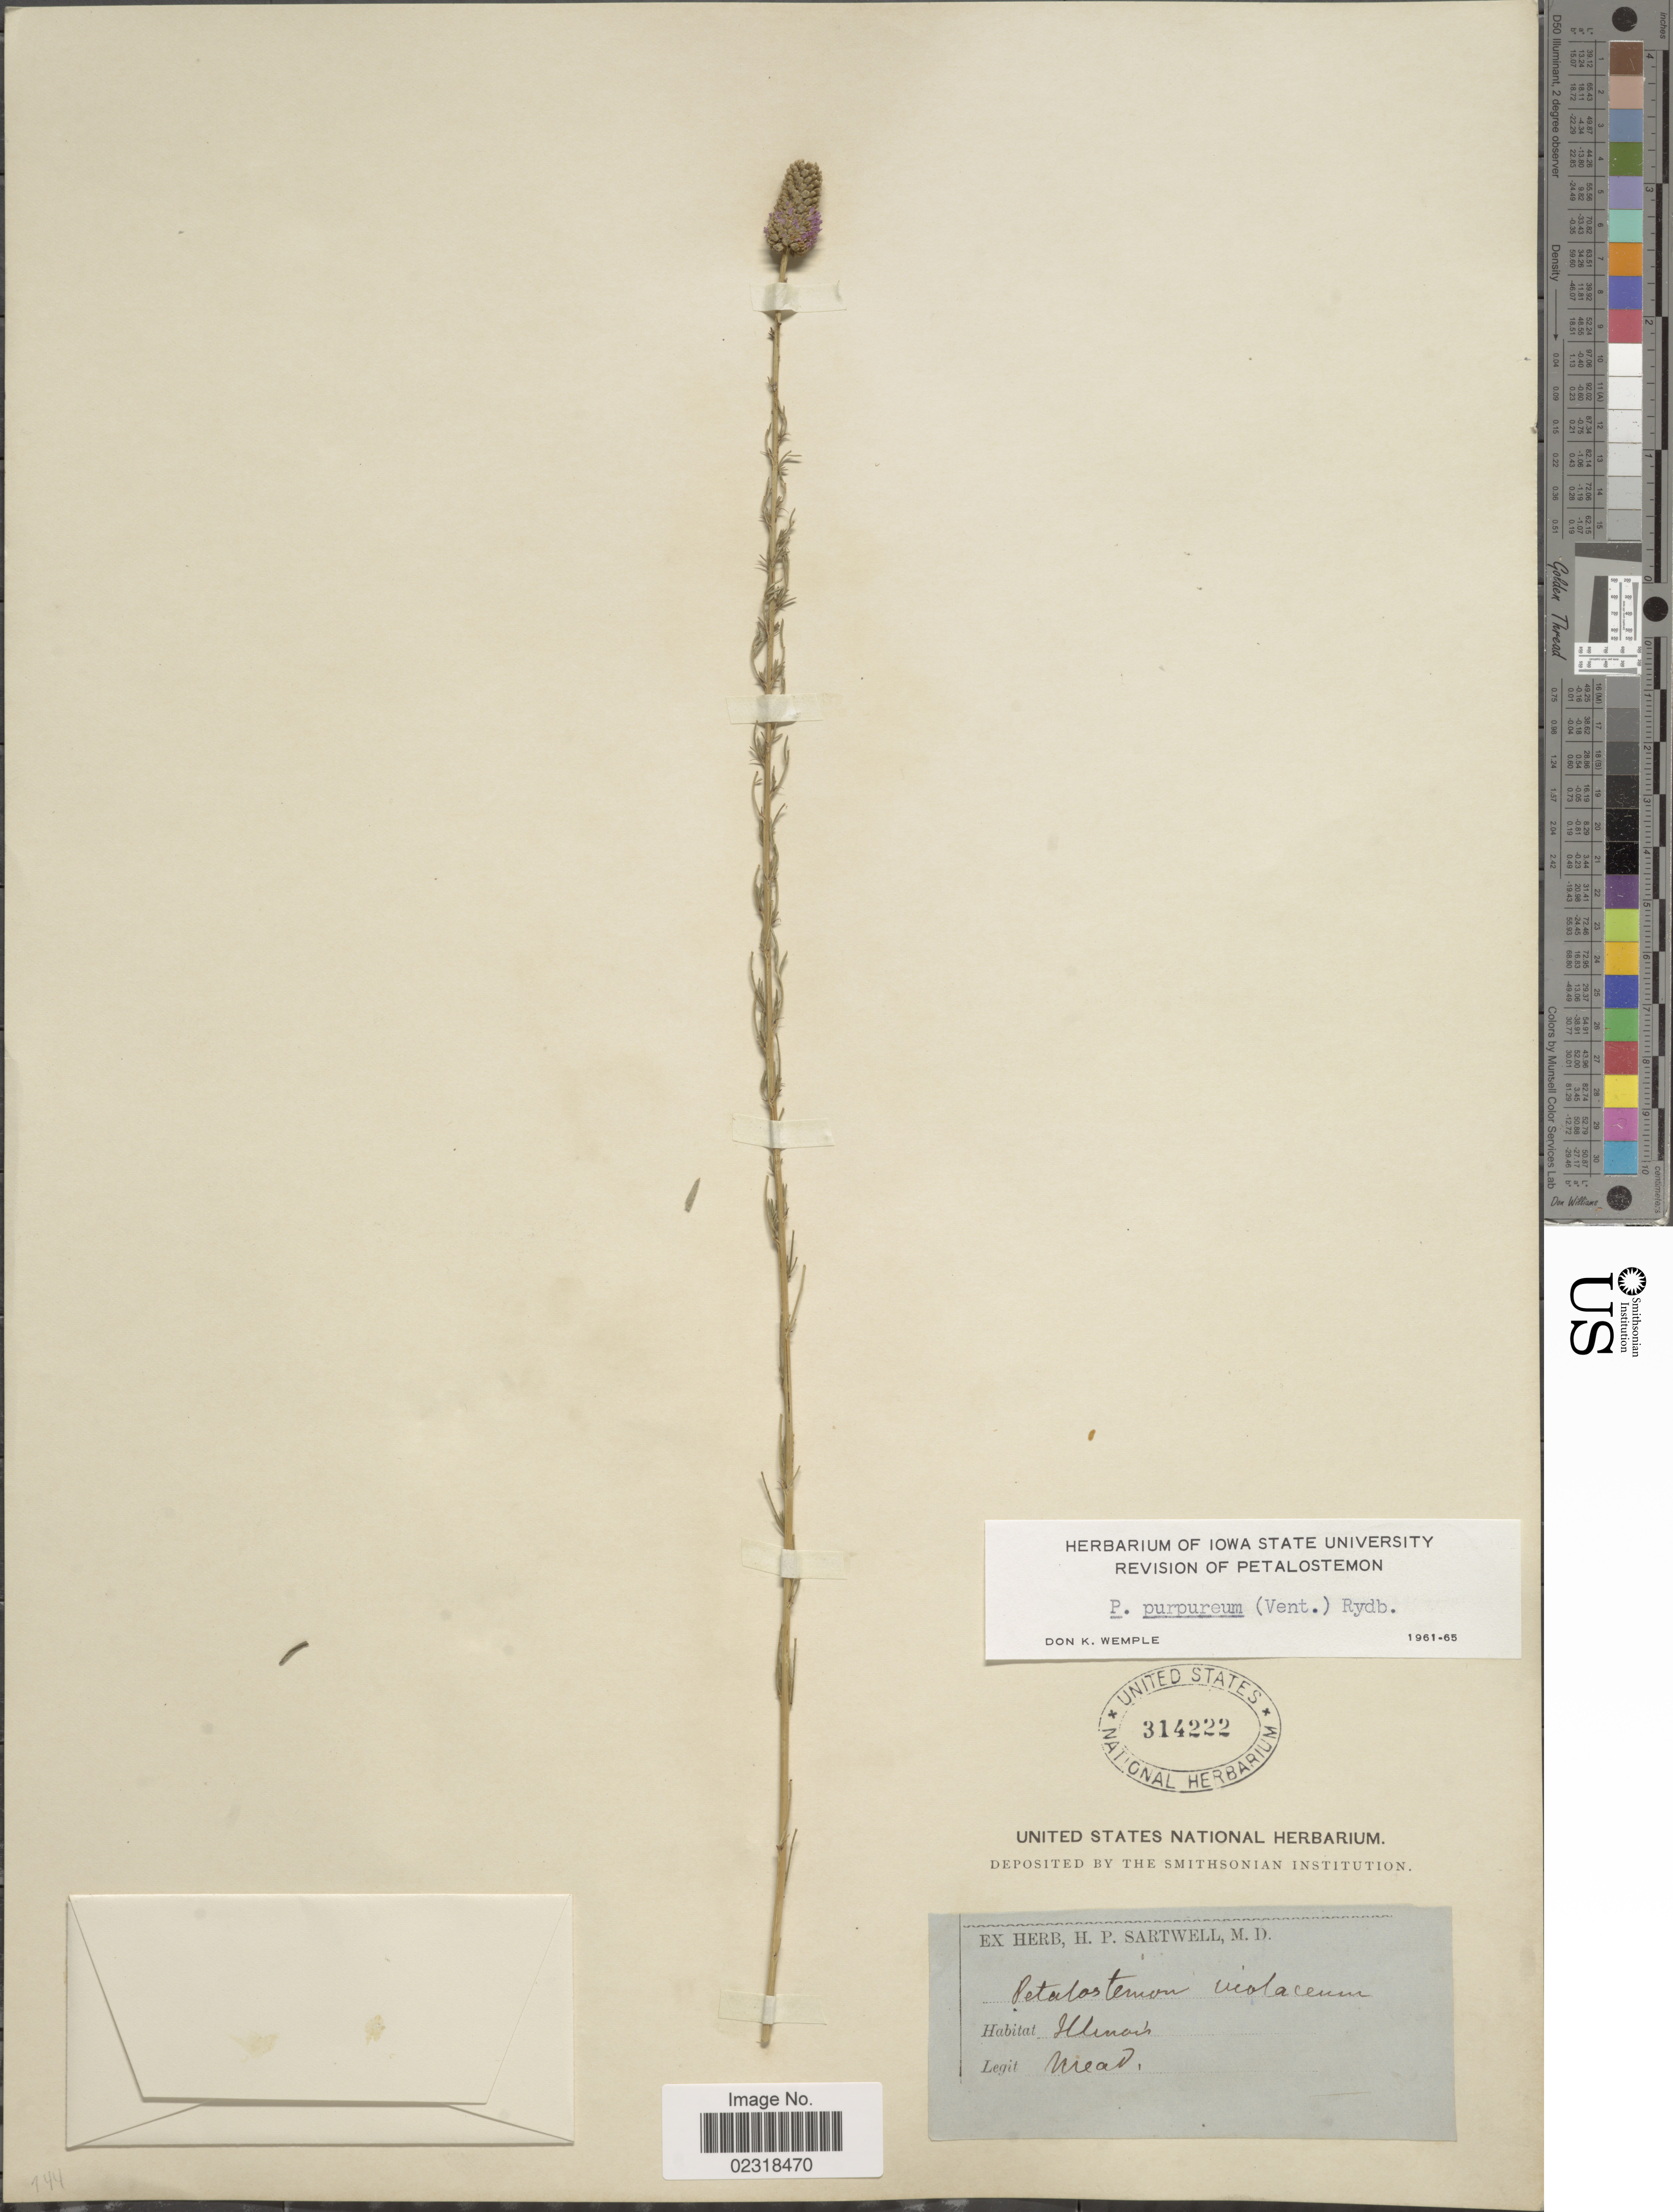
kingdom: Plantae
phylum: Tracheophyta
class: Magnoliopsida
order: Fabales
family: Fabaceae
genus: Dalea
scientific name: Dalea purpurea var. purpurea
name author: Vent.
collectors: Ex herb. H. P. Sartwell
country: United States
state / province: Illinois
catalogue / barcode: US 314222